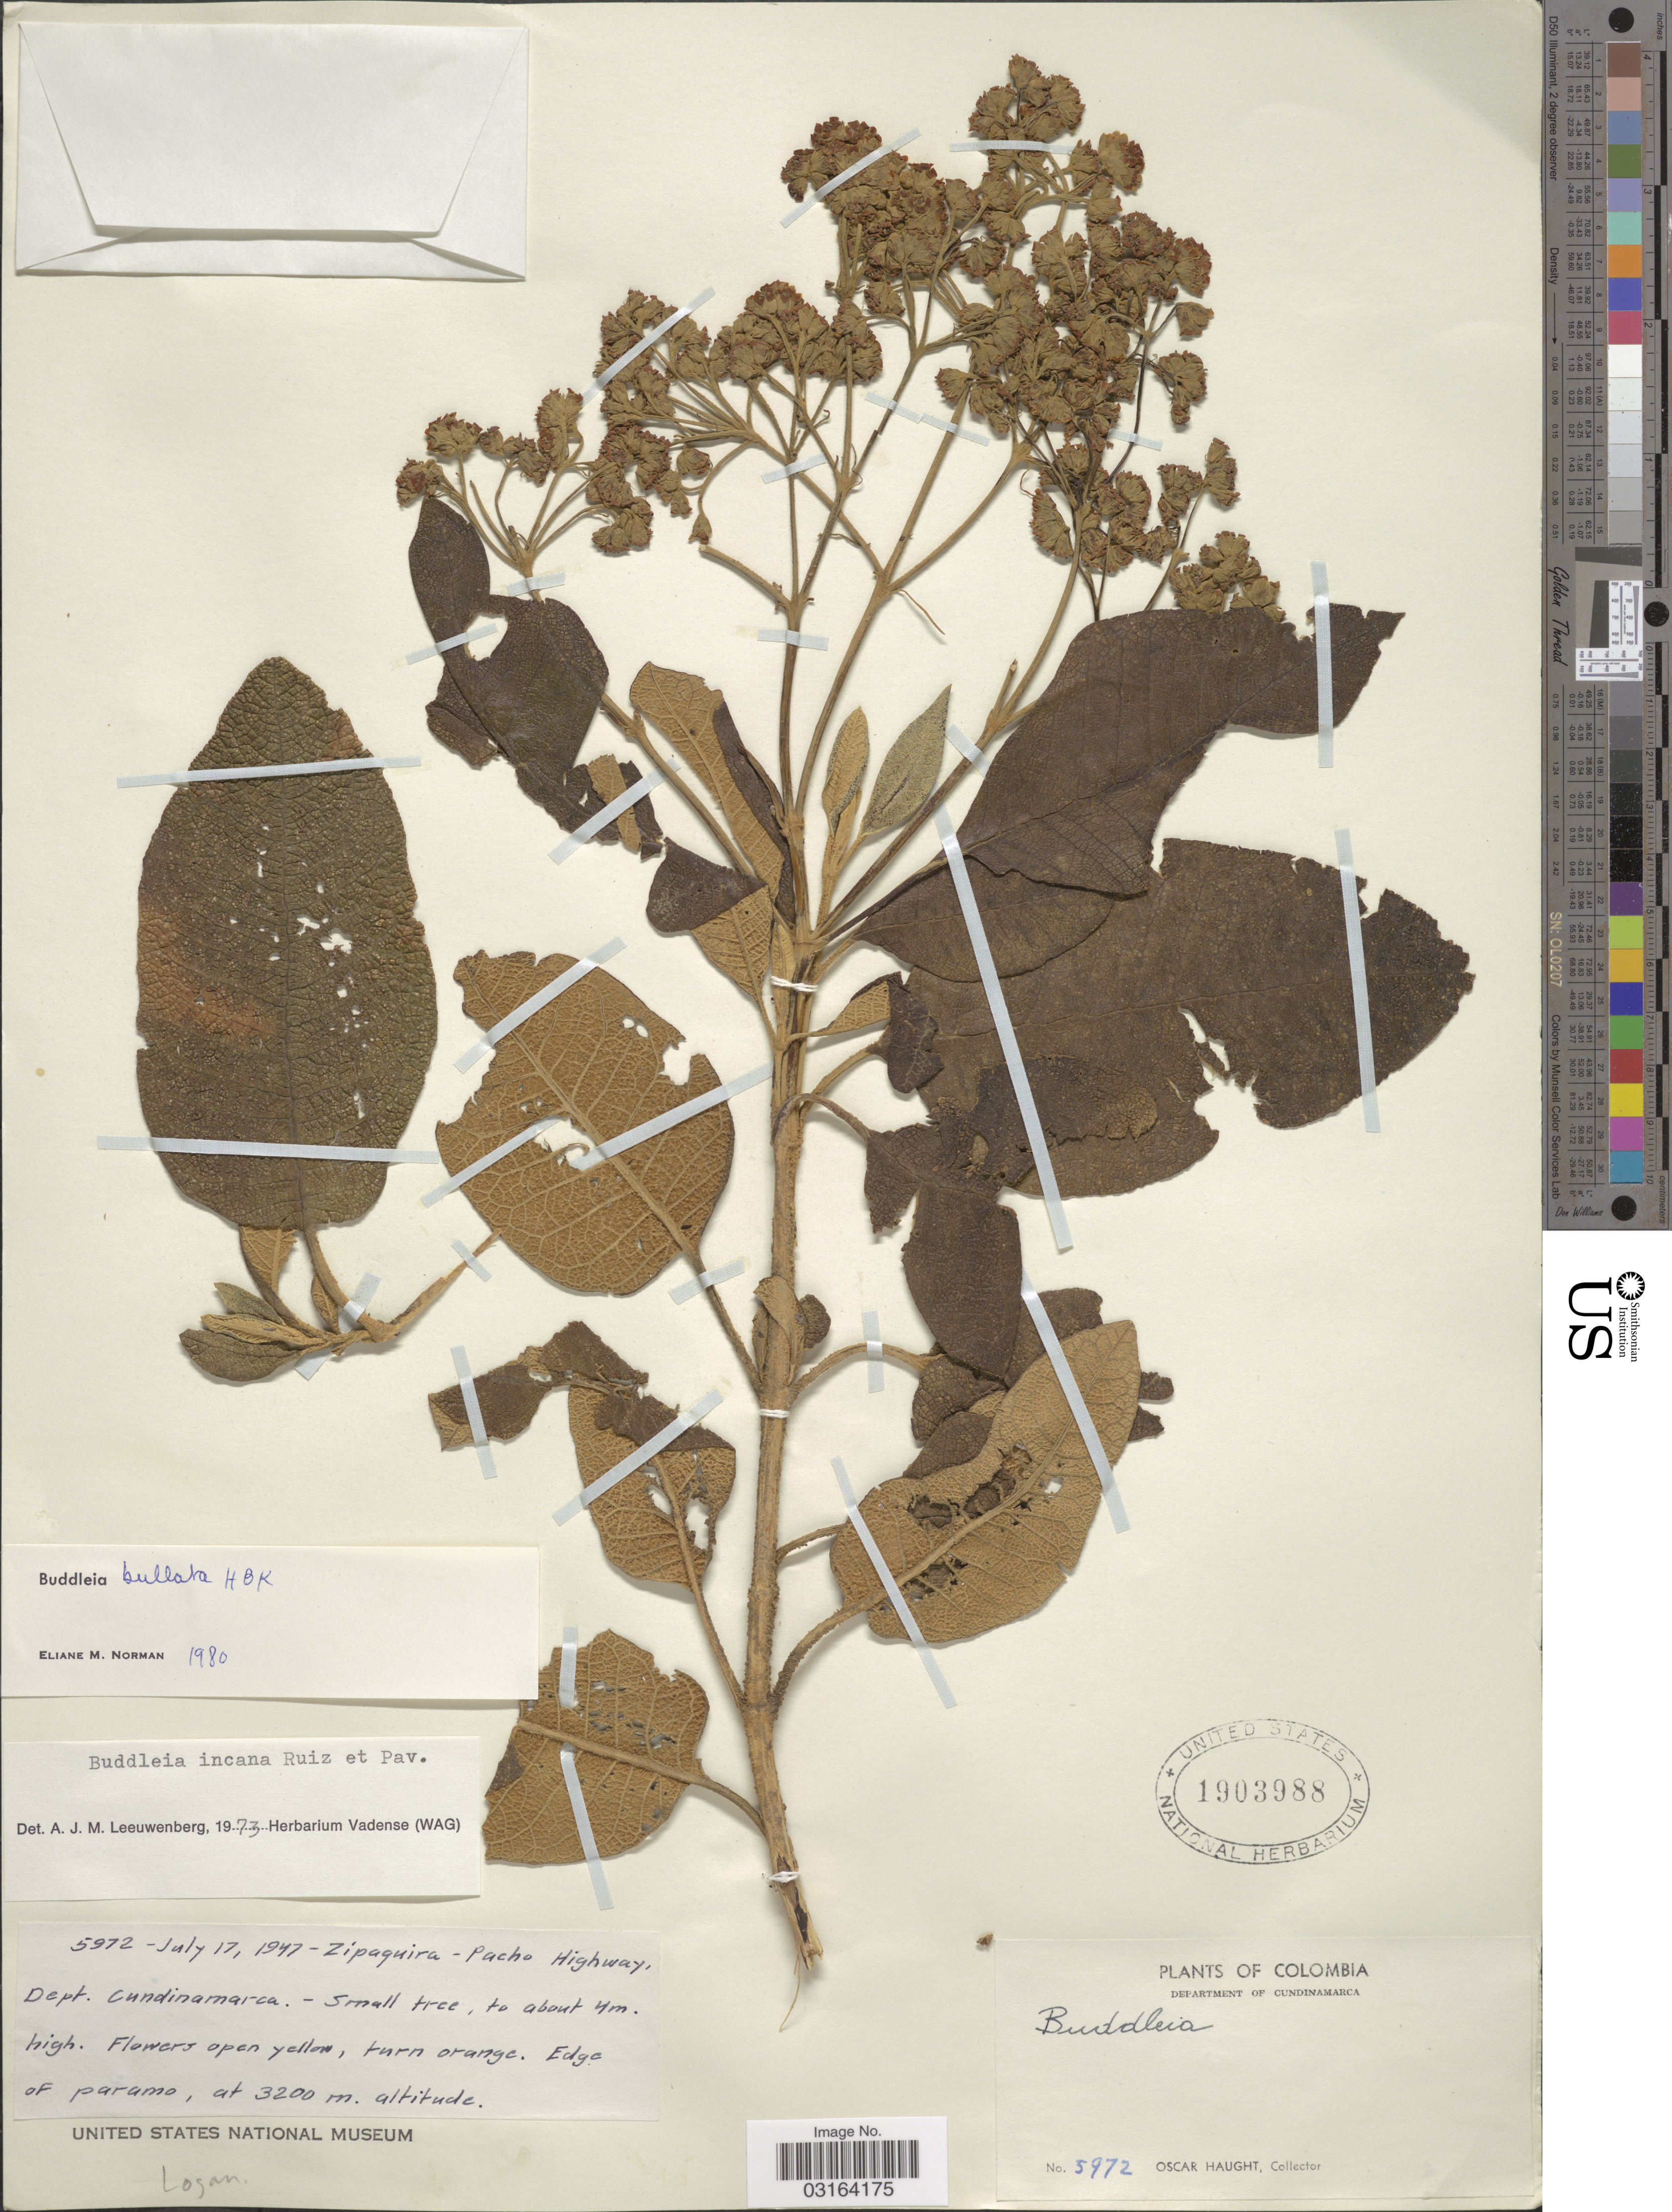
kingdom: Plantae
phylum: Tracheophyta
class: Magnoliopsida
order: Lamiales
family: Scrophulariaceae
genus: Buddleja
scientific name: Buddleja bullata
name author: Kunth in Humb. & et al.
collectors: O. L. Haught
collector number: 5972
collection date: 1947-07-17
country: Colombia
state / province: Cundinamarca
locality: Zipaquira - Pacho Highway, Department Cundinamarca.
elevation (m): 3200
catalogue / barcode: US 1903988